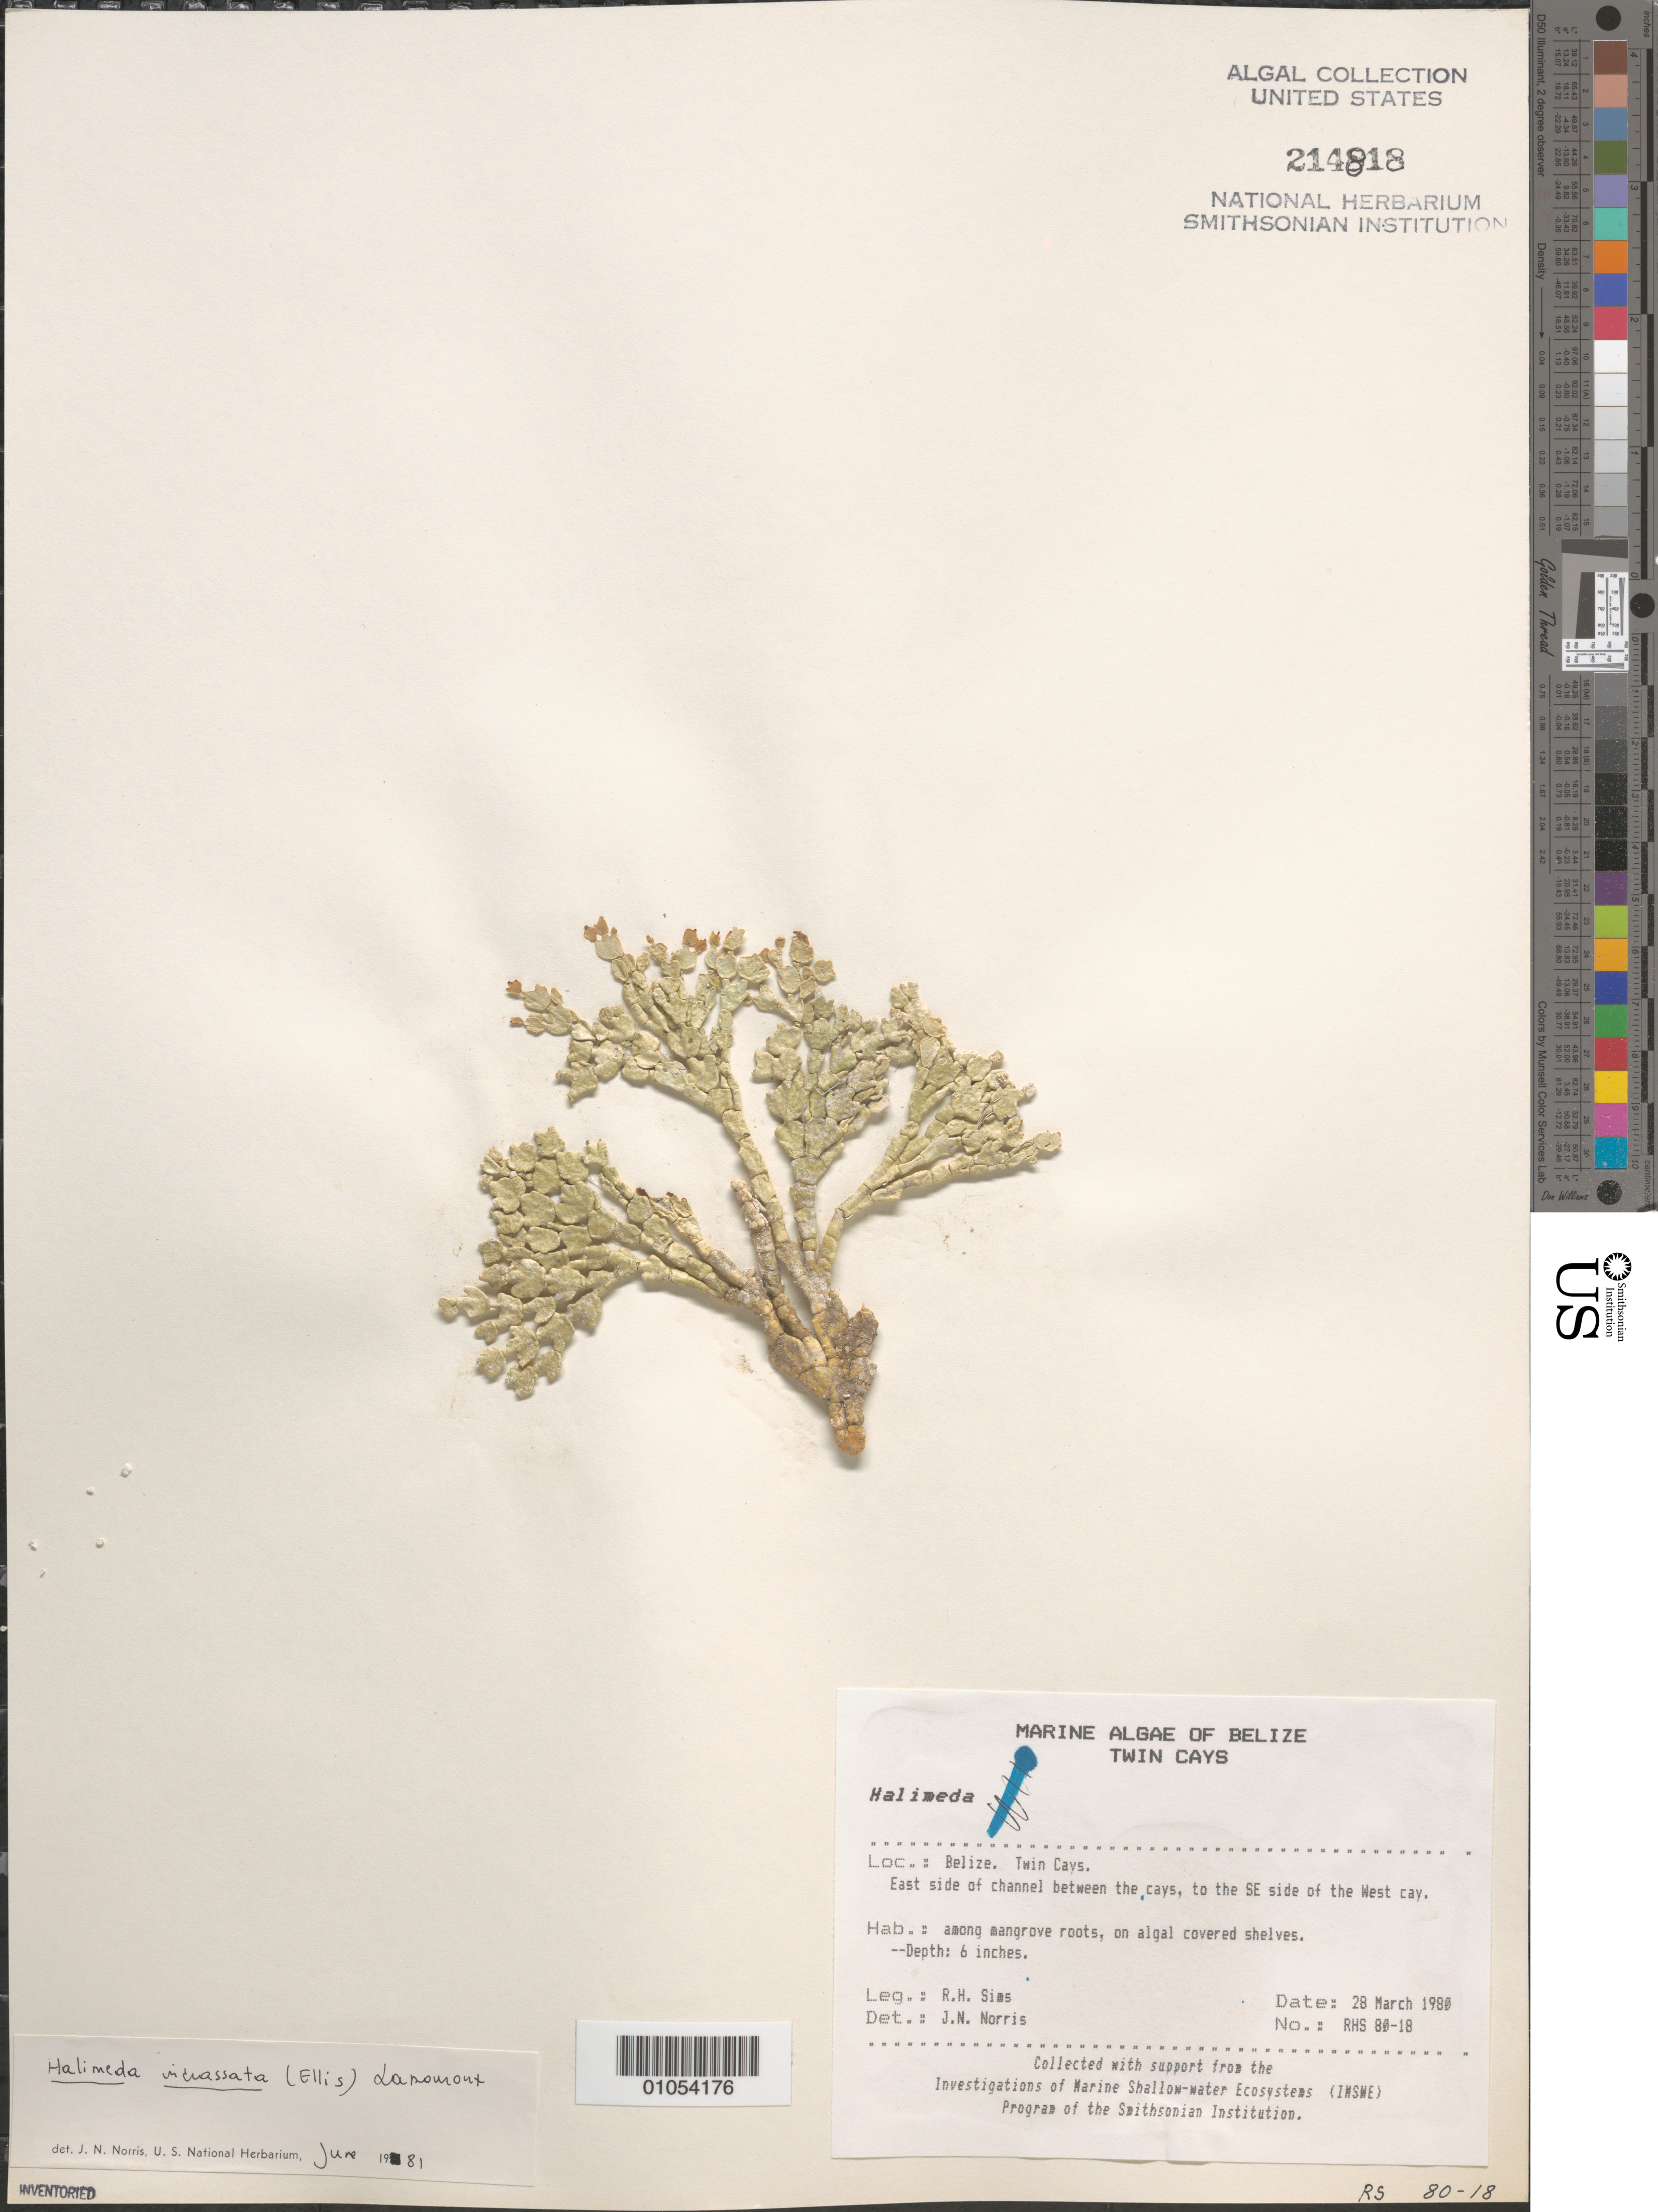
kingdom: Plantae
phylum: Chlorophyta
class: Ulvophyceae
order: Bryopsidales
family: Halimedaceae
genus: Halimeda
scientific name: Halimeda incrassata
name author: (J. Ellis) J.V.Lamouroux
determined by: Norris, James N.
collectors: R. H. Sims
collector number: RHS 80-18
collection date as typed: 28 Mar 1980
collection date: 1980-03-28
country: Belize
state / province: Stann Creek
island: West Cay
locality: East side of channel between Twin Cays, to southeast side of West Cay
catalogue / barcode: US 214818